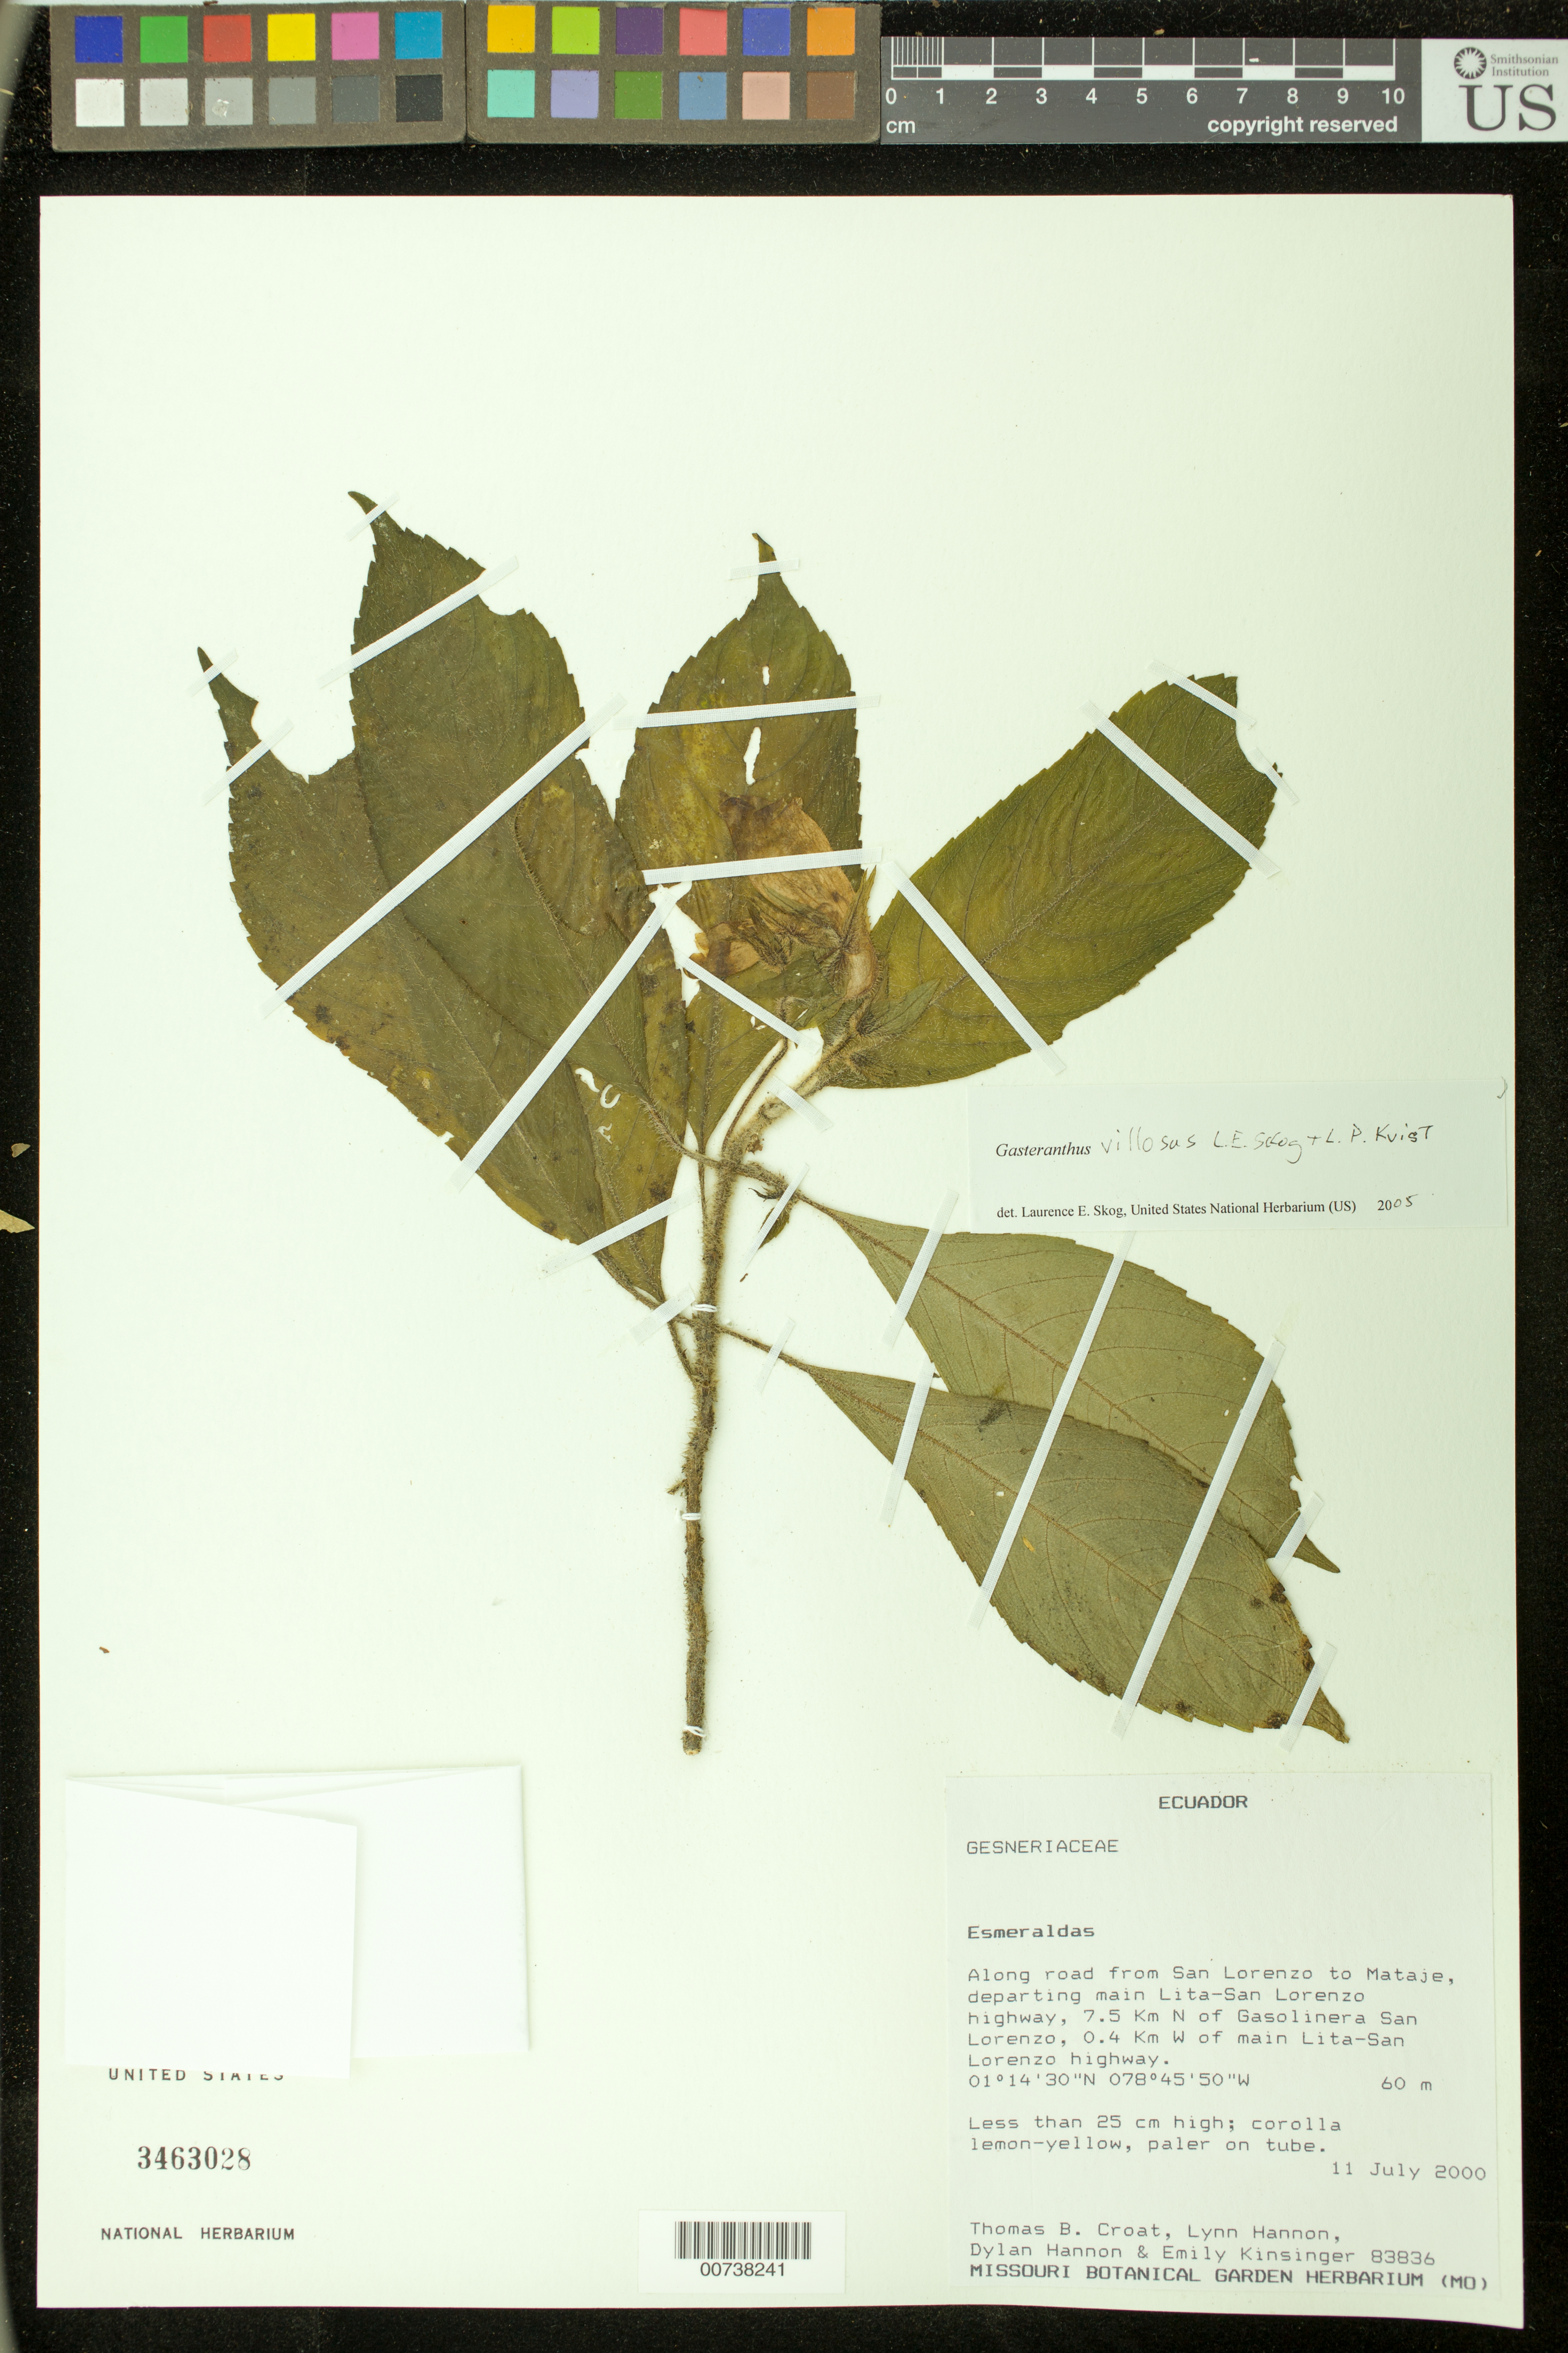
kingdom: Plantae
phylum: Tracheophyta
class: Magnoliopsida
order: Lamiales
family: Gesneriaceae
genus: Gasteranthus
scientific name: Gasteranthus villosus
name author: L.E. Skog & L.P. Kvist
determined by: Skog, Laurence E.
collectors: T. B. Croat, L. Hannon, D. Hannon & E. Kinsinger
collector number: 83836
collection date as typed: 11 Jul 2000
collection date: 2000-07-11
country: Ecuador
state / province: Esmeraldas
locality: Along road from San Lorenzo to Mataje, departing main Lita-San Lorenzo highway, 7.5 km N of Gasolinera San Lorenzo, 0.4 km W of main Lita-San Lorenzo highway.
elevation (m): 60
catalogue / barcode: US 3463028